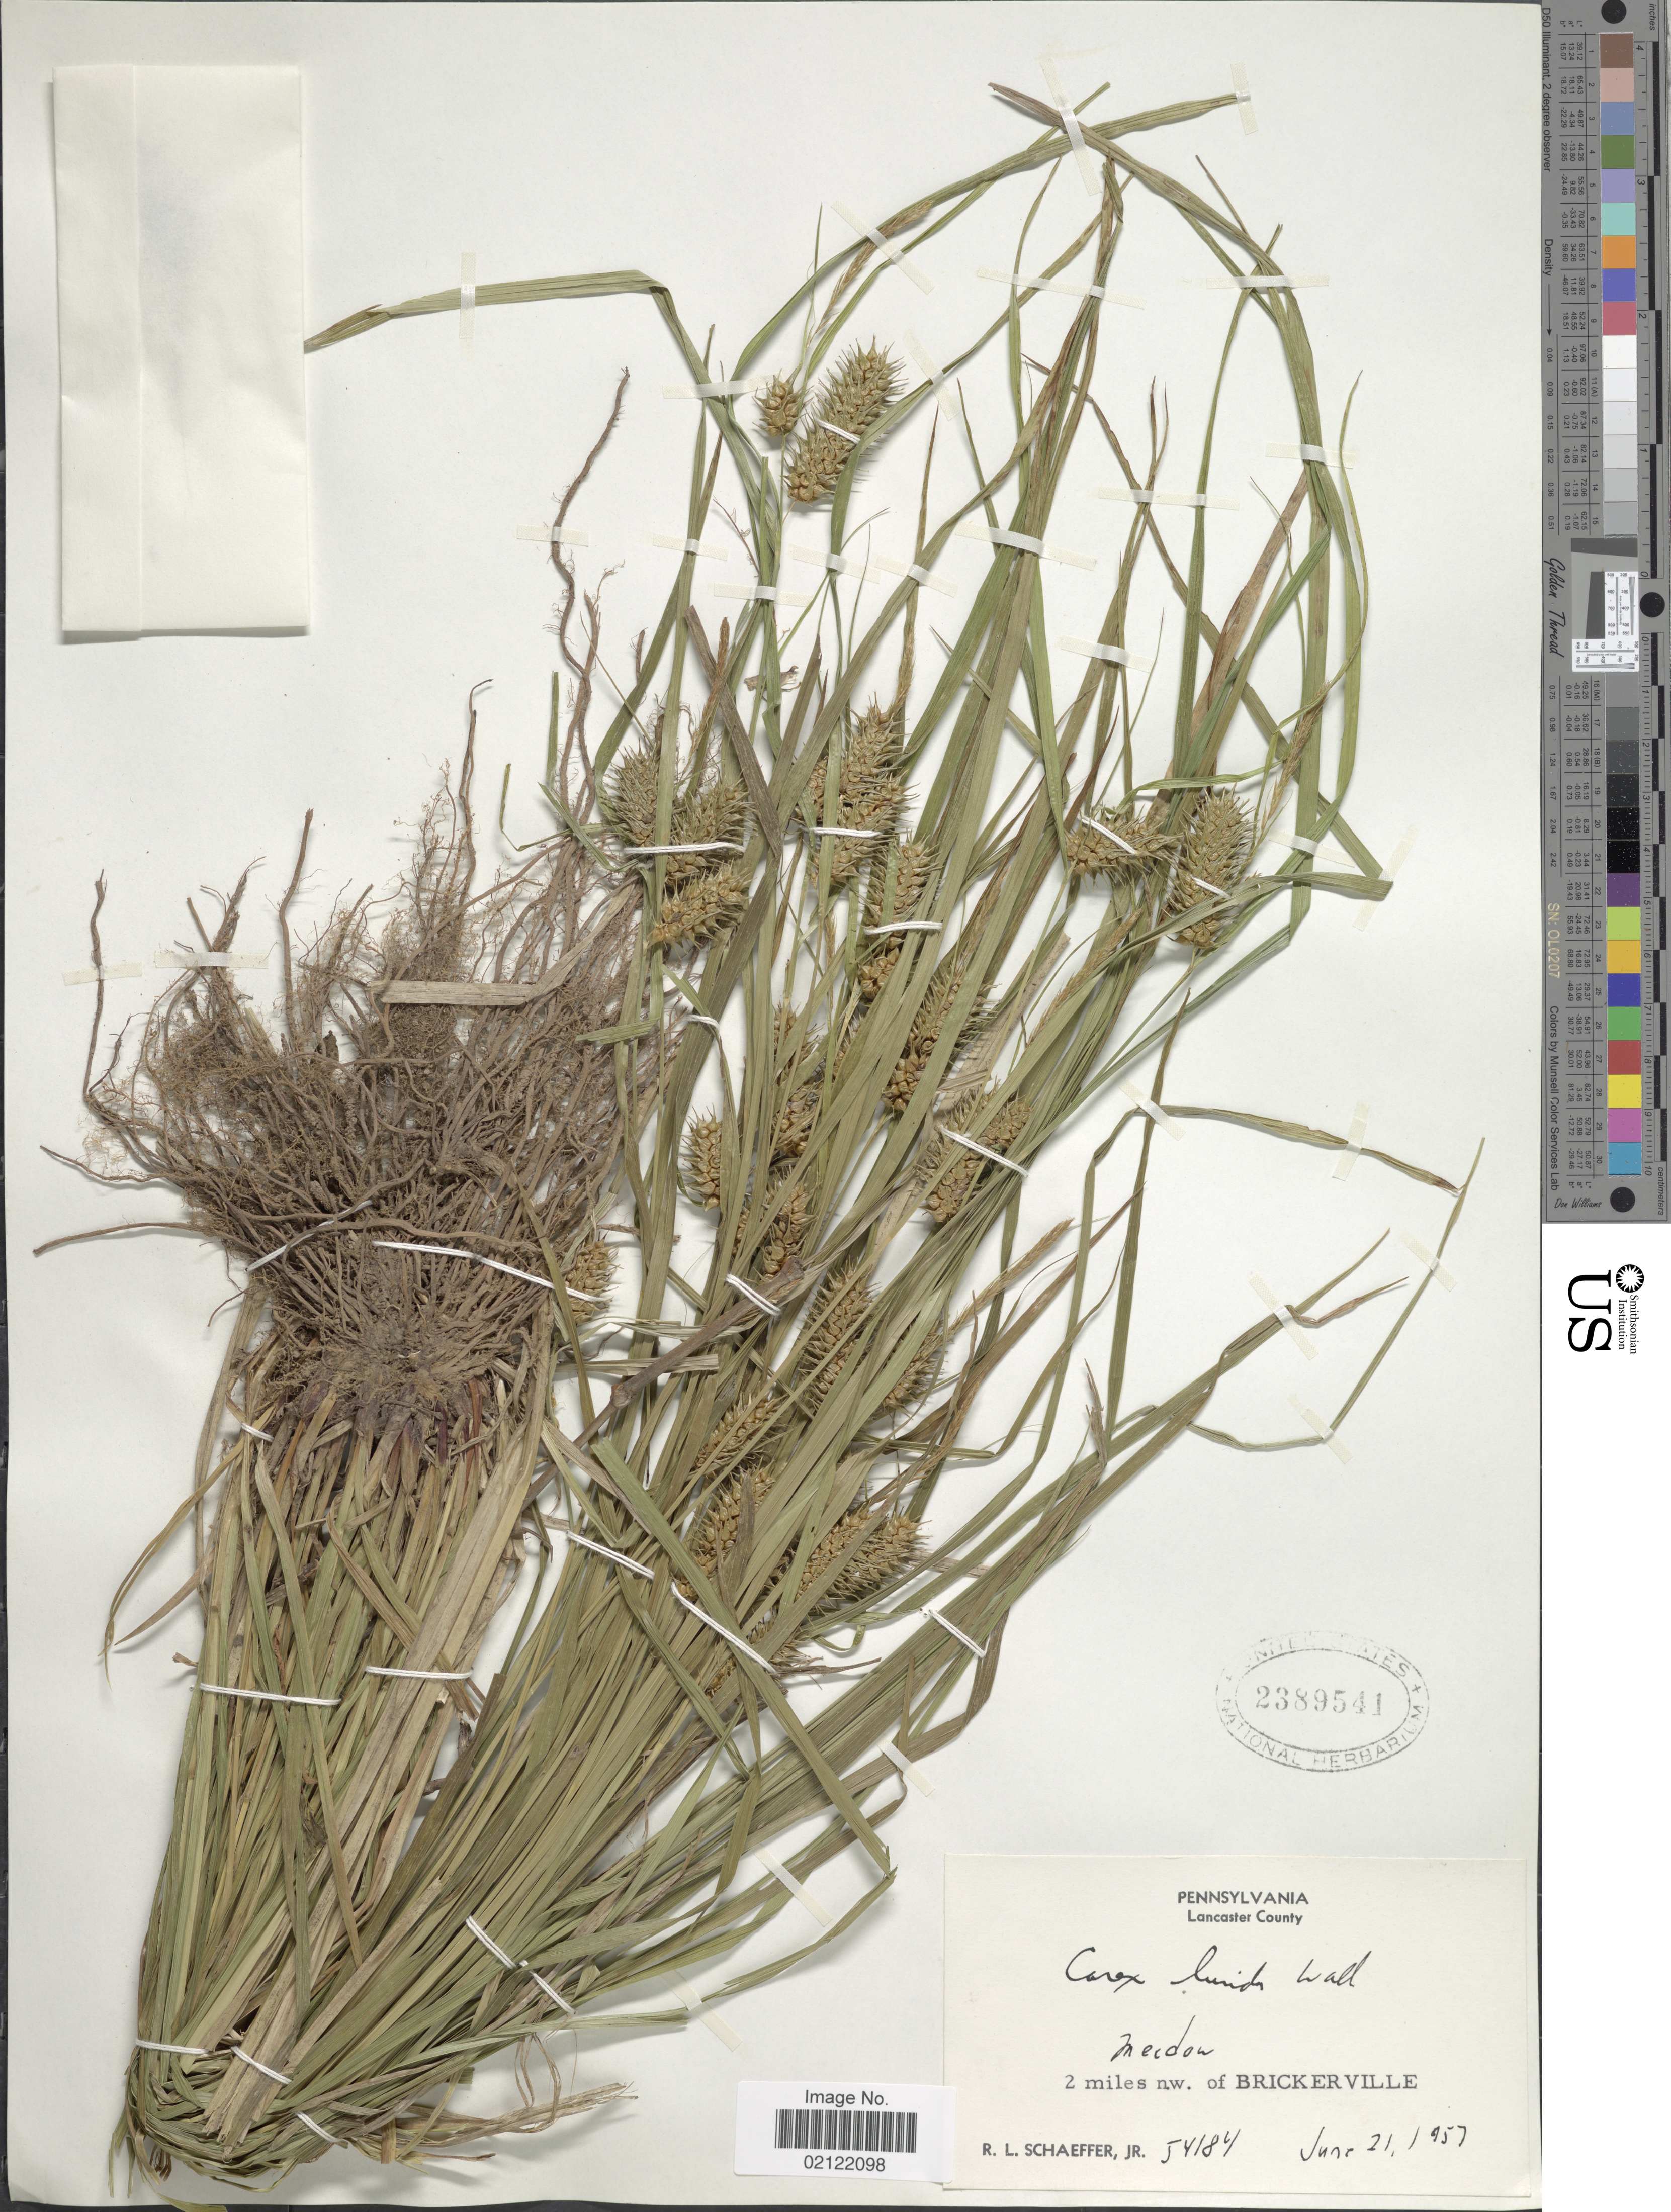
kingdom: Plantae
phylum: Tracheophyta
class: Liliopsida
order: Poales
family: Cyperaceae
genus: Carex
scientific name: Carex lurida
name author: Wahlenb.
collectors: R. L. Schaeffer Jr.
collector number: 54184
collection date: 1957-06-21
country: United States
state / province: Pennsylvania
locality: Lancaster County. Meadow. 2 miles nw. of Brickerville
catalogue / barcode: US 2389541